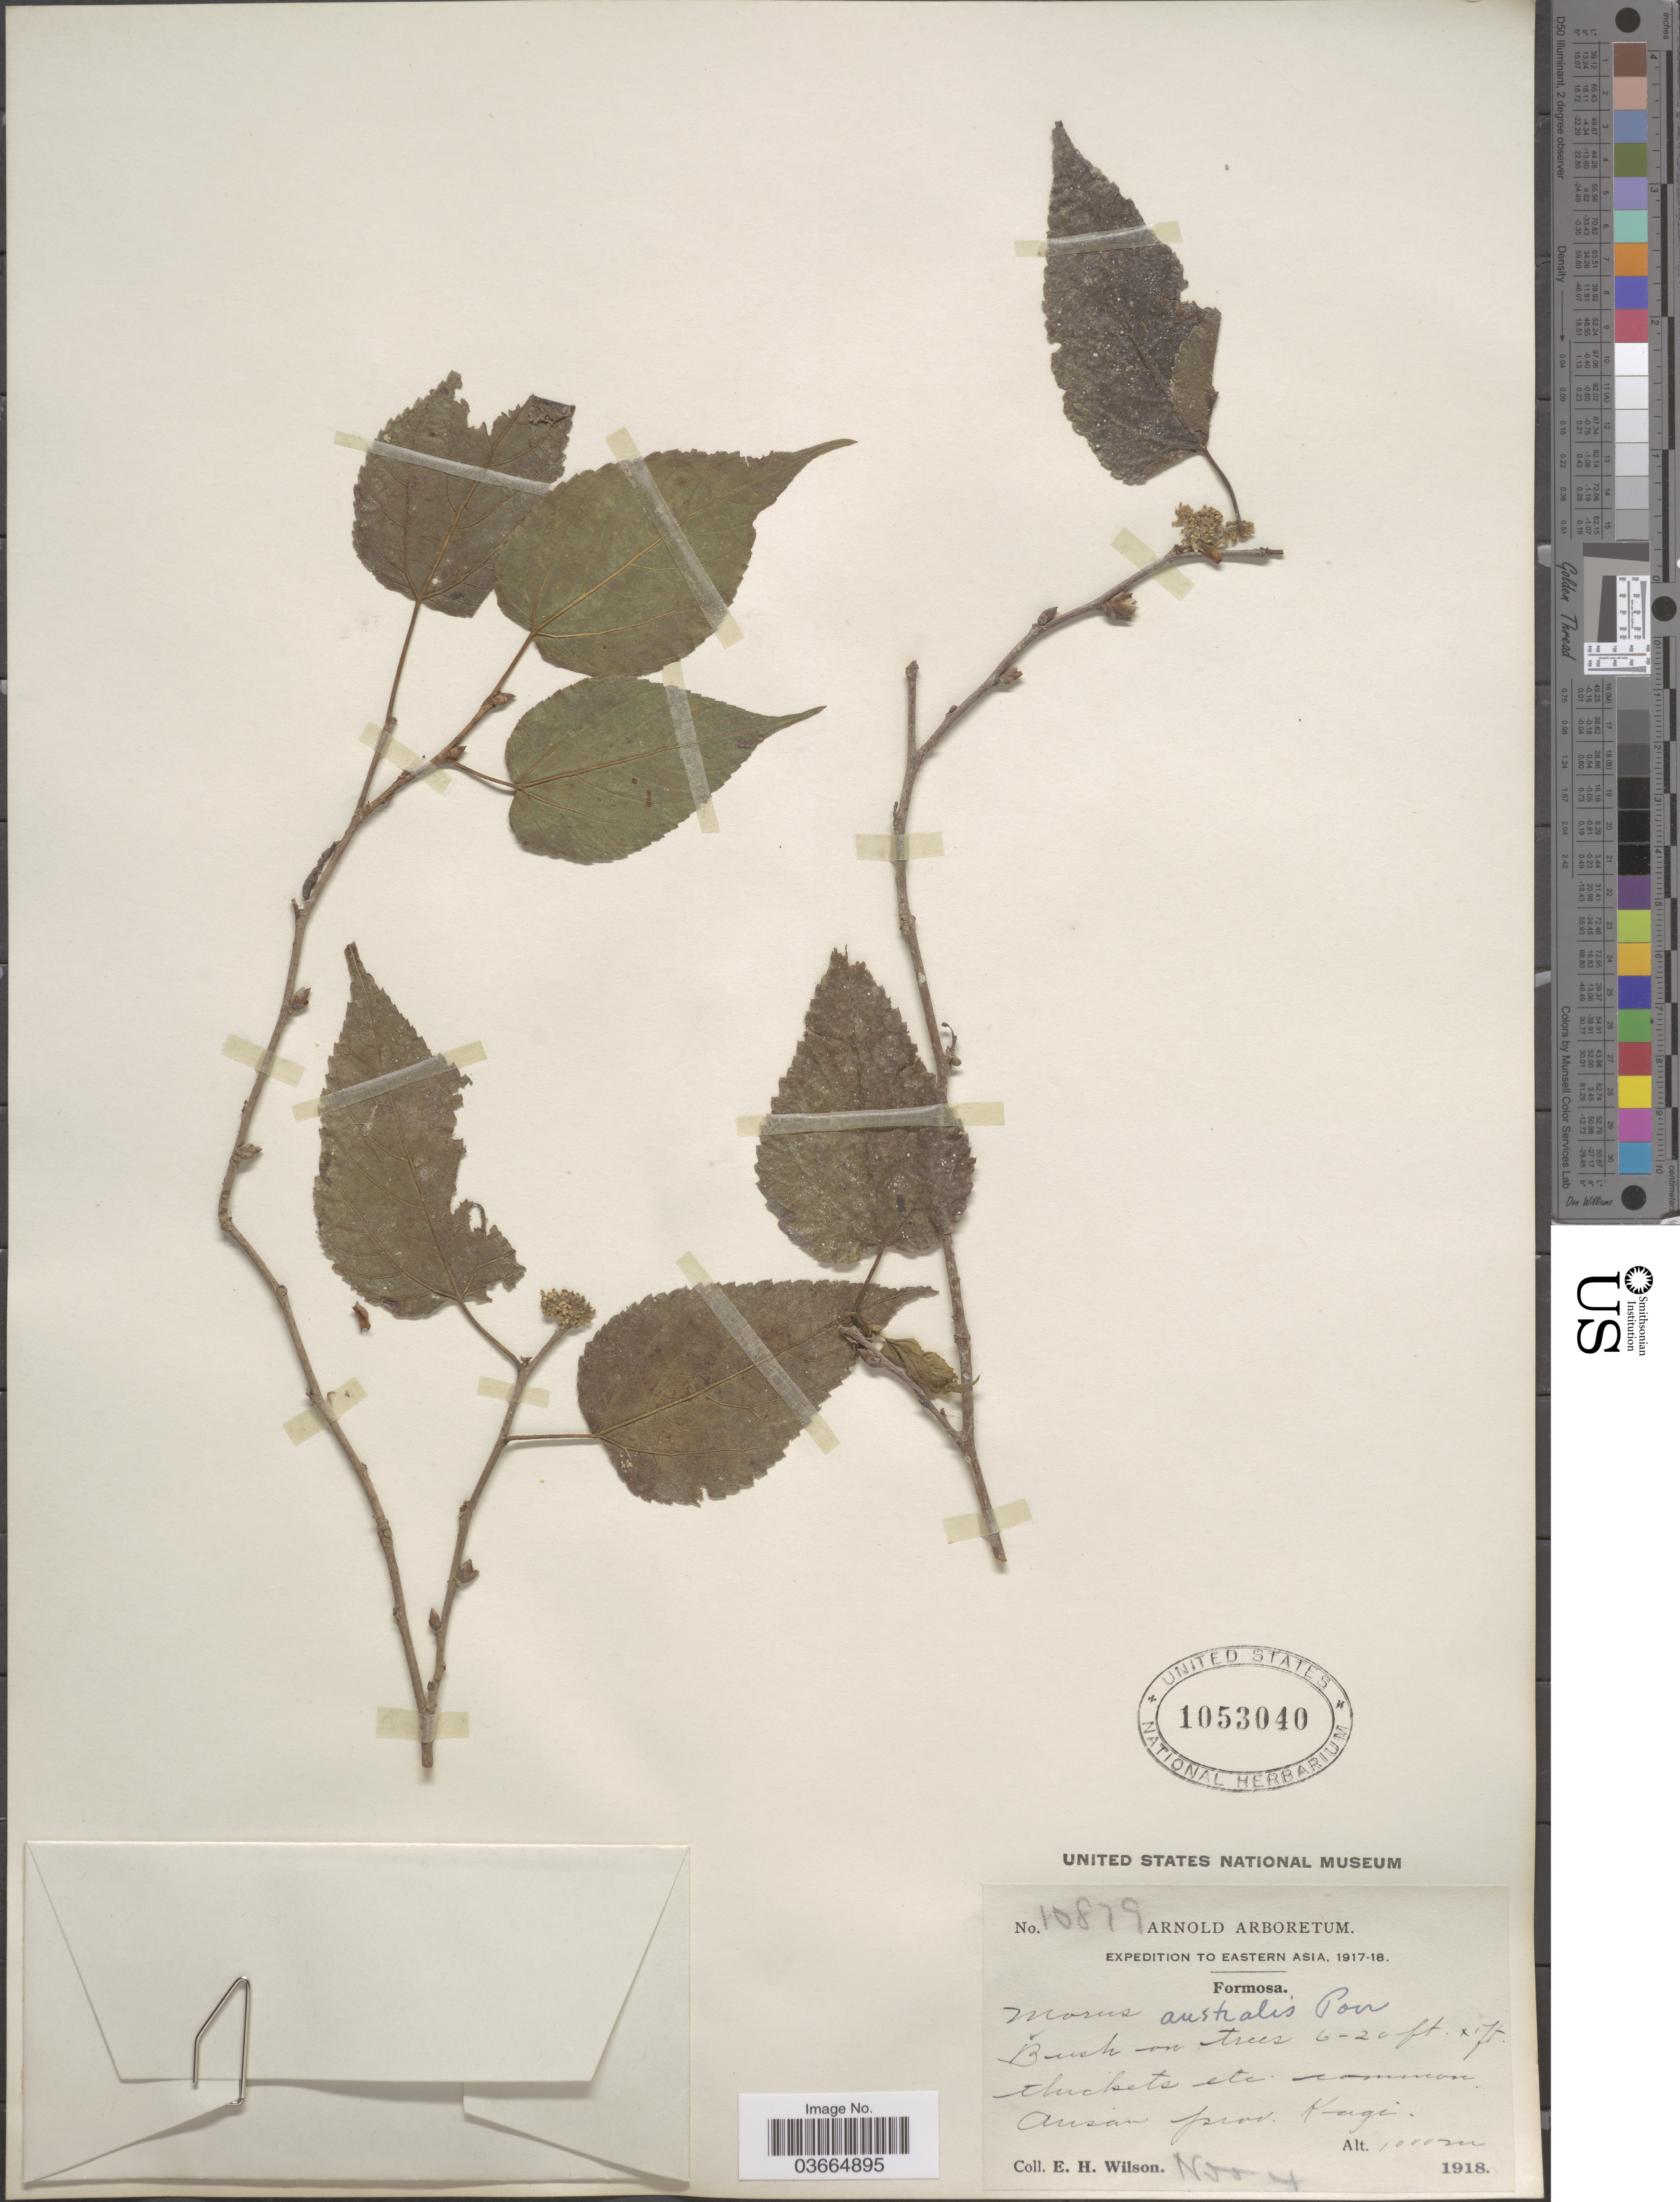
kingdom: Plantae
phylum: Tracheophyta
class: Magnoliopsida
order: Rosales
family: Moraceae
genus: Morus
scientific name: Morus acidosa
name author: Griff.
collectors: E. Wilson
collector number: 10879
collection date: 1918-11-04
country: Taiwan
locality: Eastern Asia. Formosa. Arisan, prov. Kagi.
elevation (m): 1000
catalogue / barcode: US 1053040